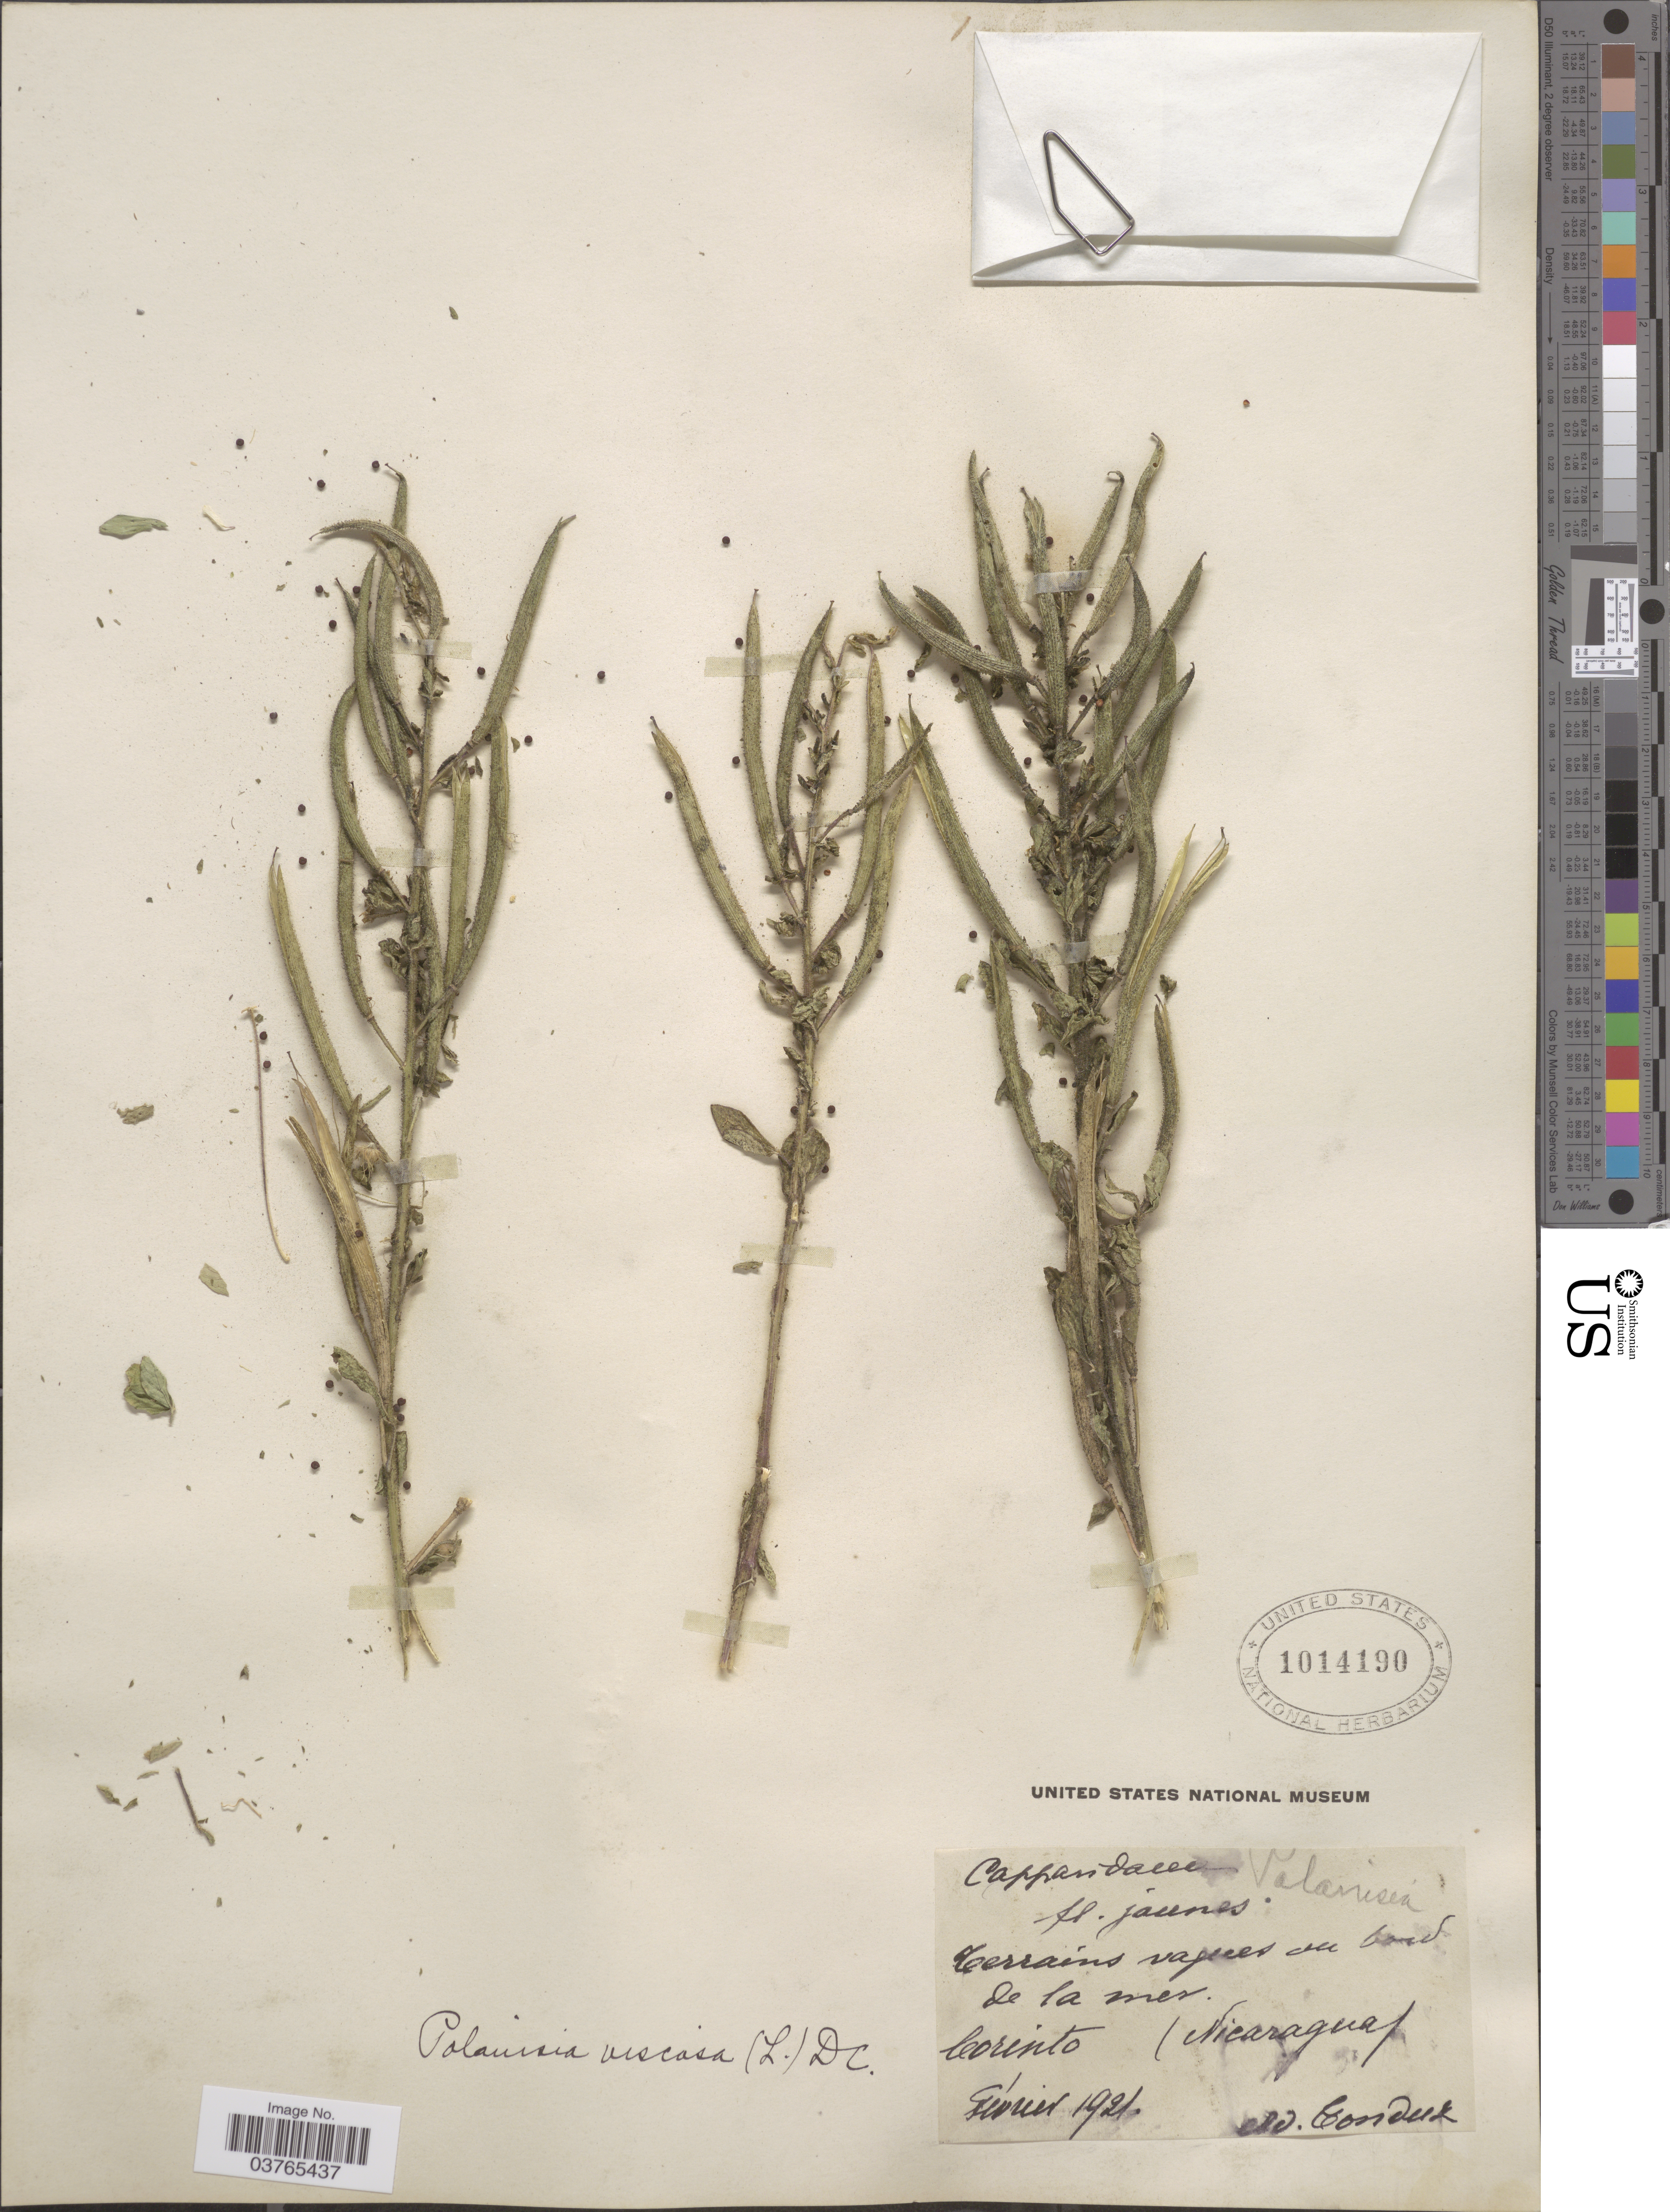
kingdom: Plantae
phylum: Tracheophyta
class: Magnoliopsida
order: Brassicales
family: Cleomaceae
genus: Arivela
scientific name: Arivela viscosa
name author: (L.) Raf.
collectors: A. Tonduz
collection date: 1921-02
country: Nicaragua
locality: Terrains vasques du bord de la mer Corinto.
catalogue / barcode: US 1014190